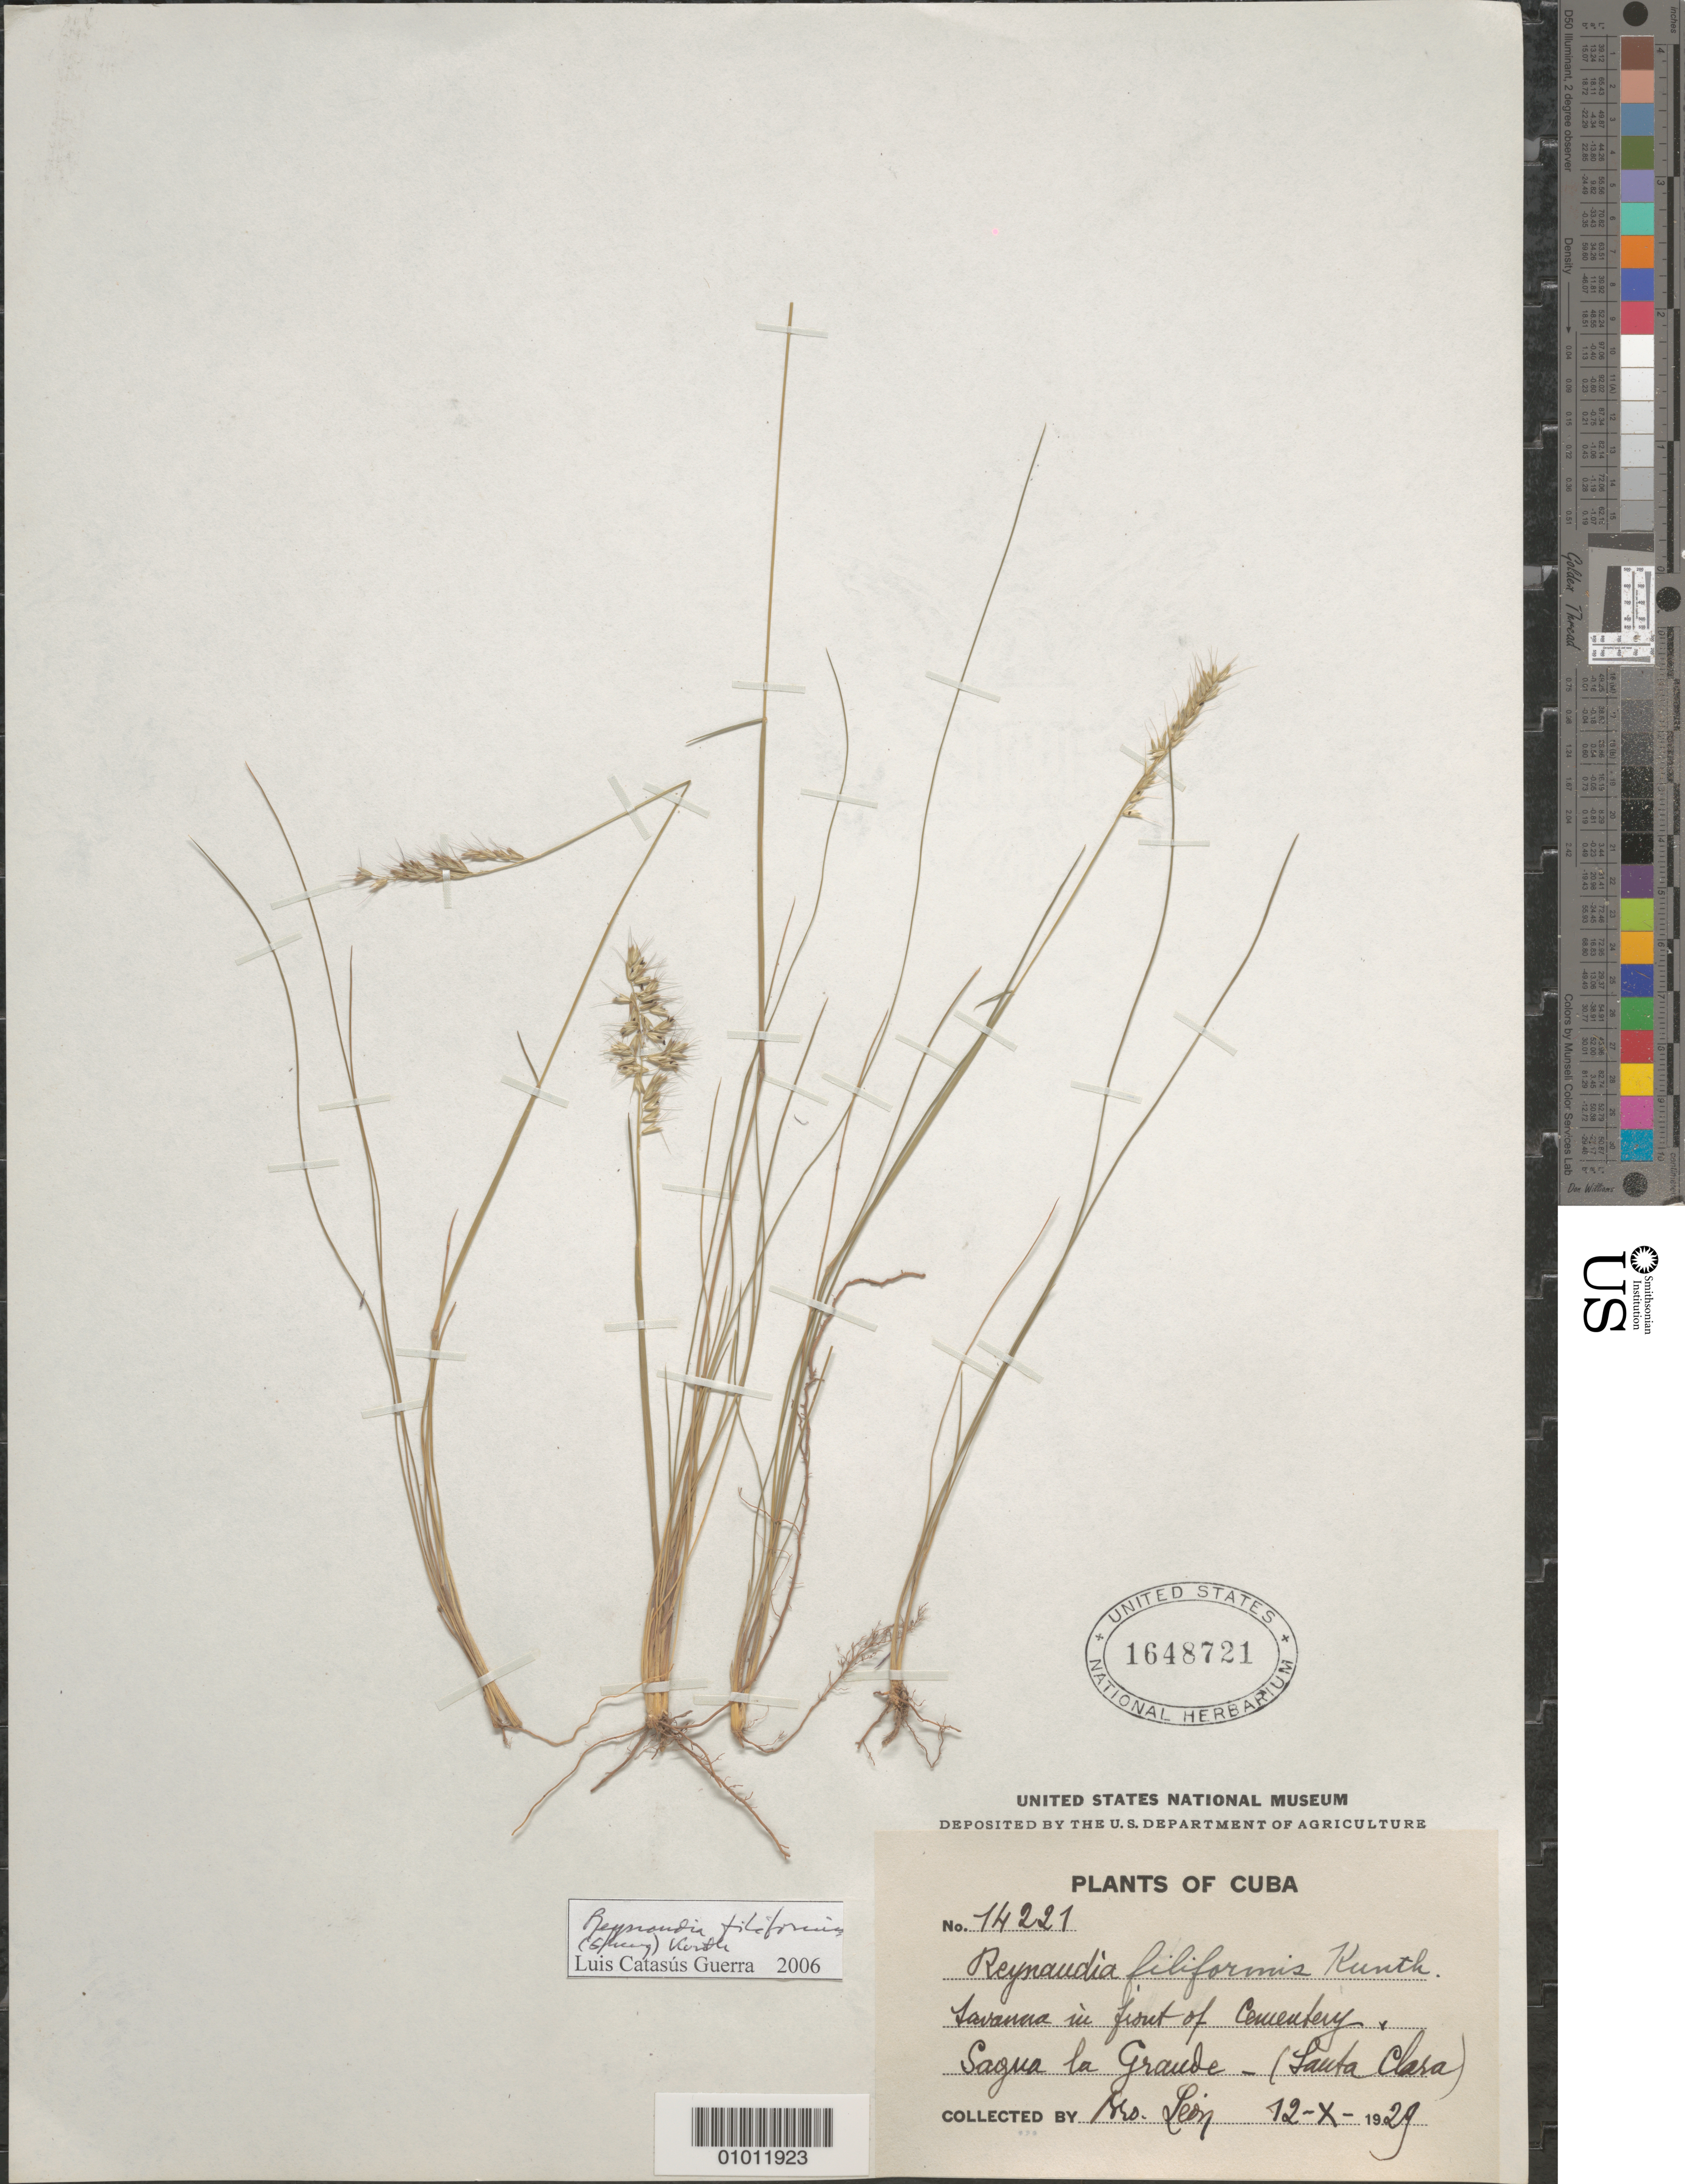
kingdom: Plantae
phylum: Tracheophyta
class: Liliopsida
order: Poales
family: Poaceae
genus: Reynaudia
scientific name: Reynaudia filiformis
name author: (Spreng. ex Schult.) Kunth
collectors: Bro. León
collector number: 14221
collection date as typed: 12 Oct 1929 or 10 Dec 1929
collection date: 1929-10-12 or 1929-12-10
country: Cuba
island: Cuba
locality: Savanna in front of Cenieufery (sp), Sagua la Grande - (Santa Clara)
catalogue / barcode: US 1648721